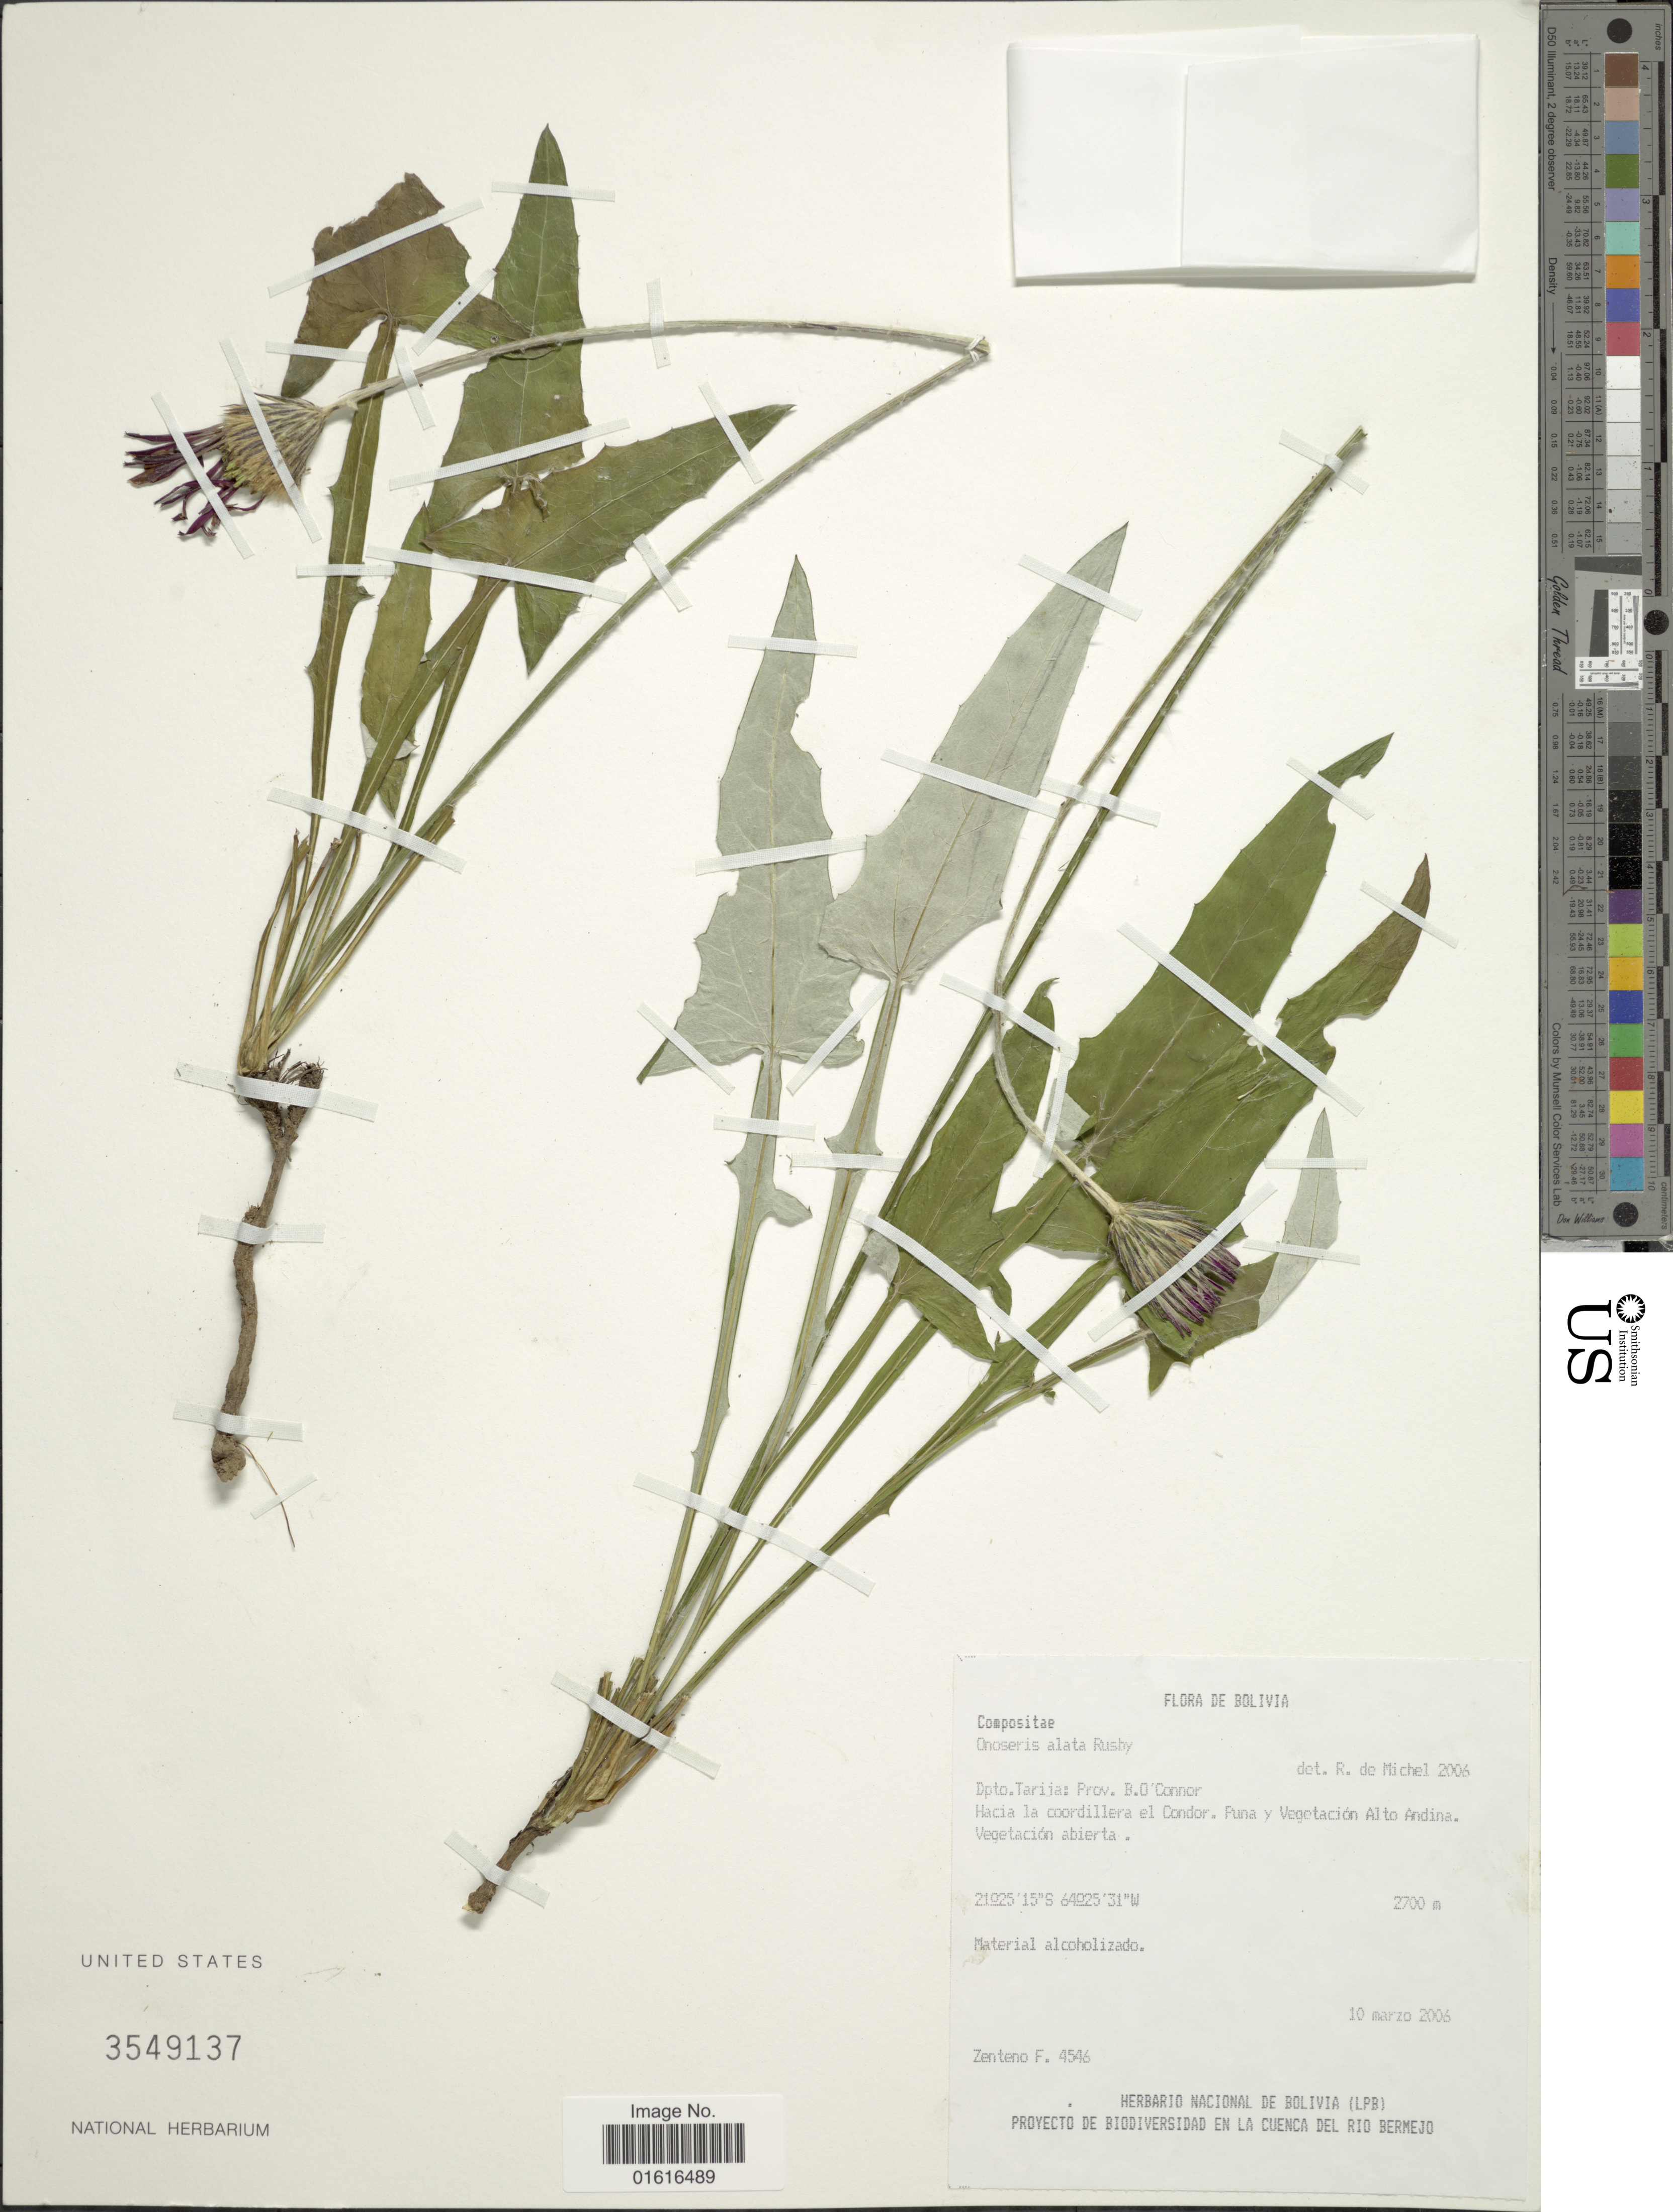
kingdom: Plantae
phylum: Tracheophyta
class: Magnoliopsida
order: Asterales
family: Asteraceae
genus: Onoseris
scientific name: Onoseris alata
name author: Rusby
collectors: F. Zenteno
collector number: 4546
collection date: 2006-03-10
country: Bolivia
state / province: Tarija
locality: Prov. B. O. Connor. hacia la coordillera el Condor. Funa y Vegetacion Alto Andina, vegetacion abierta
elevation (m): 2700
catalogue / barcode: US 3549137